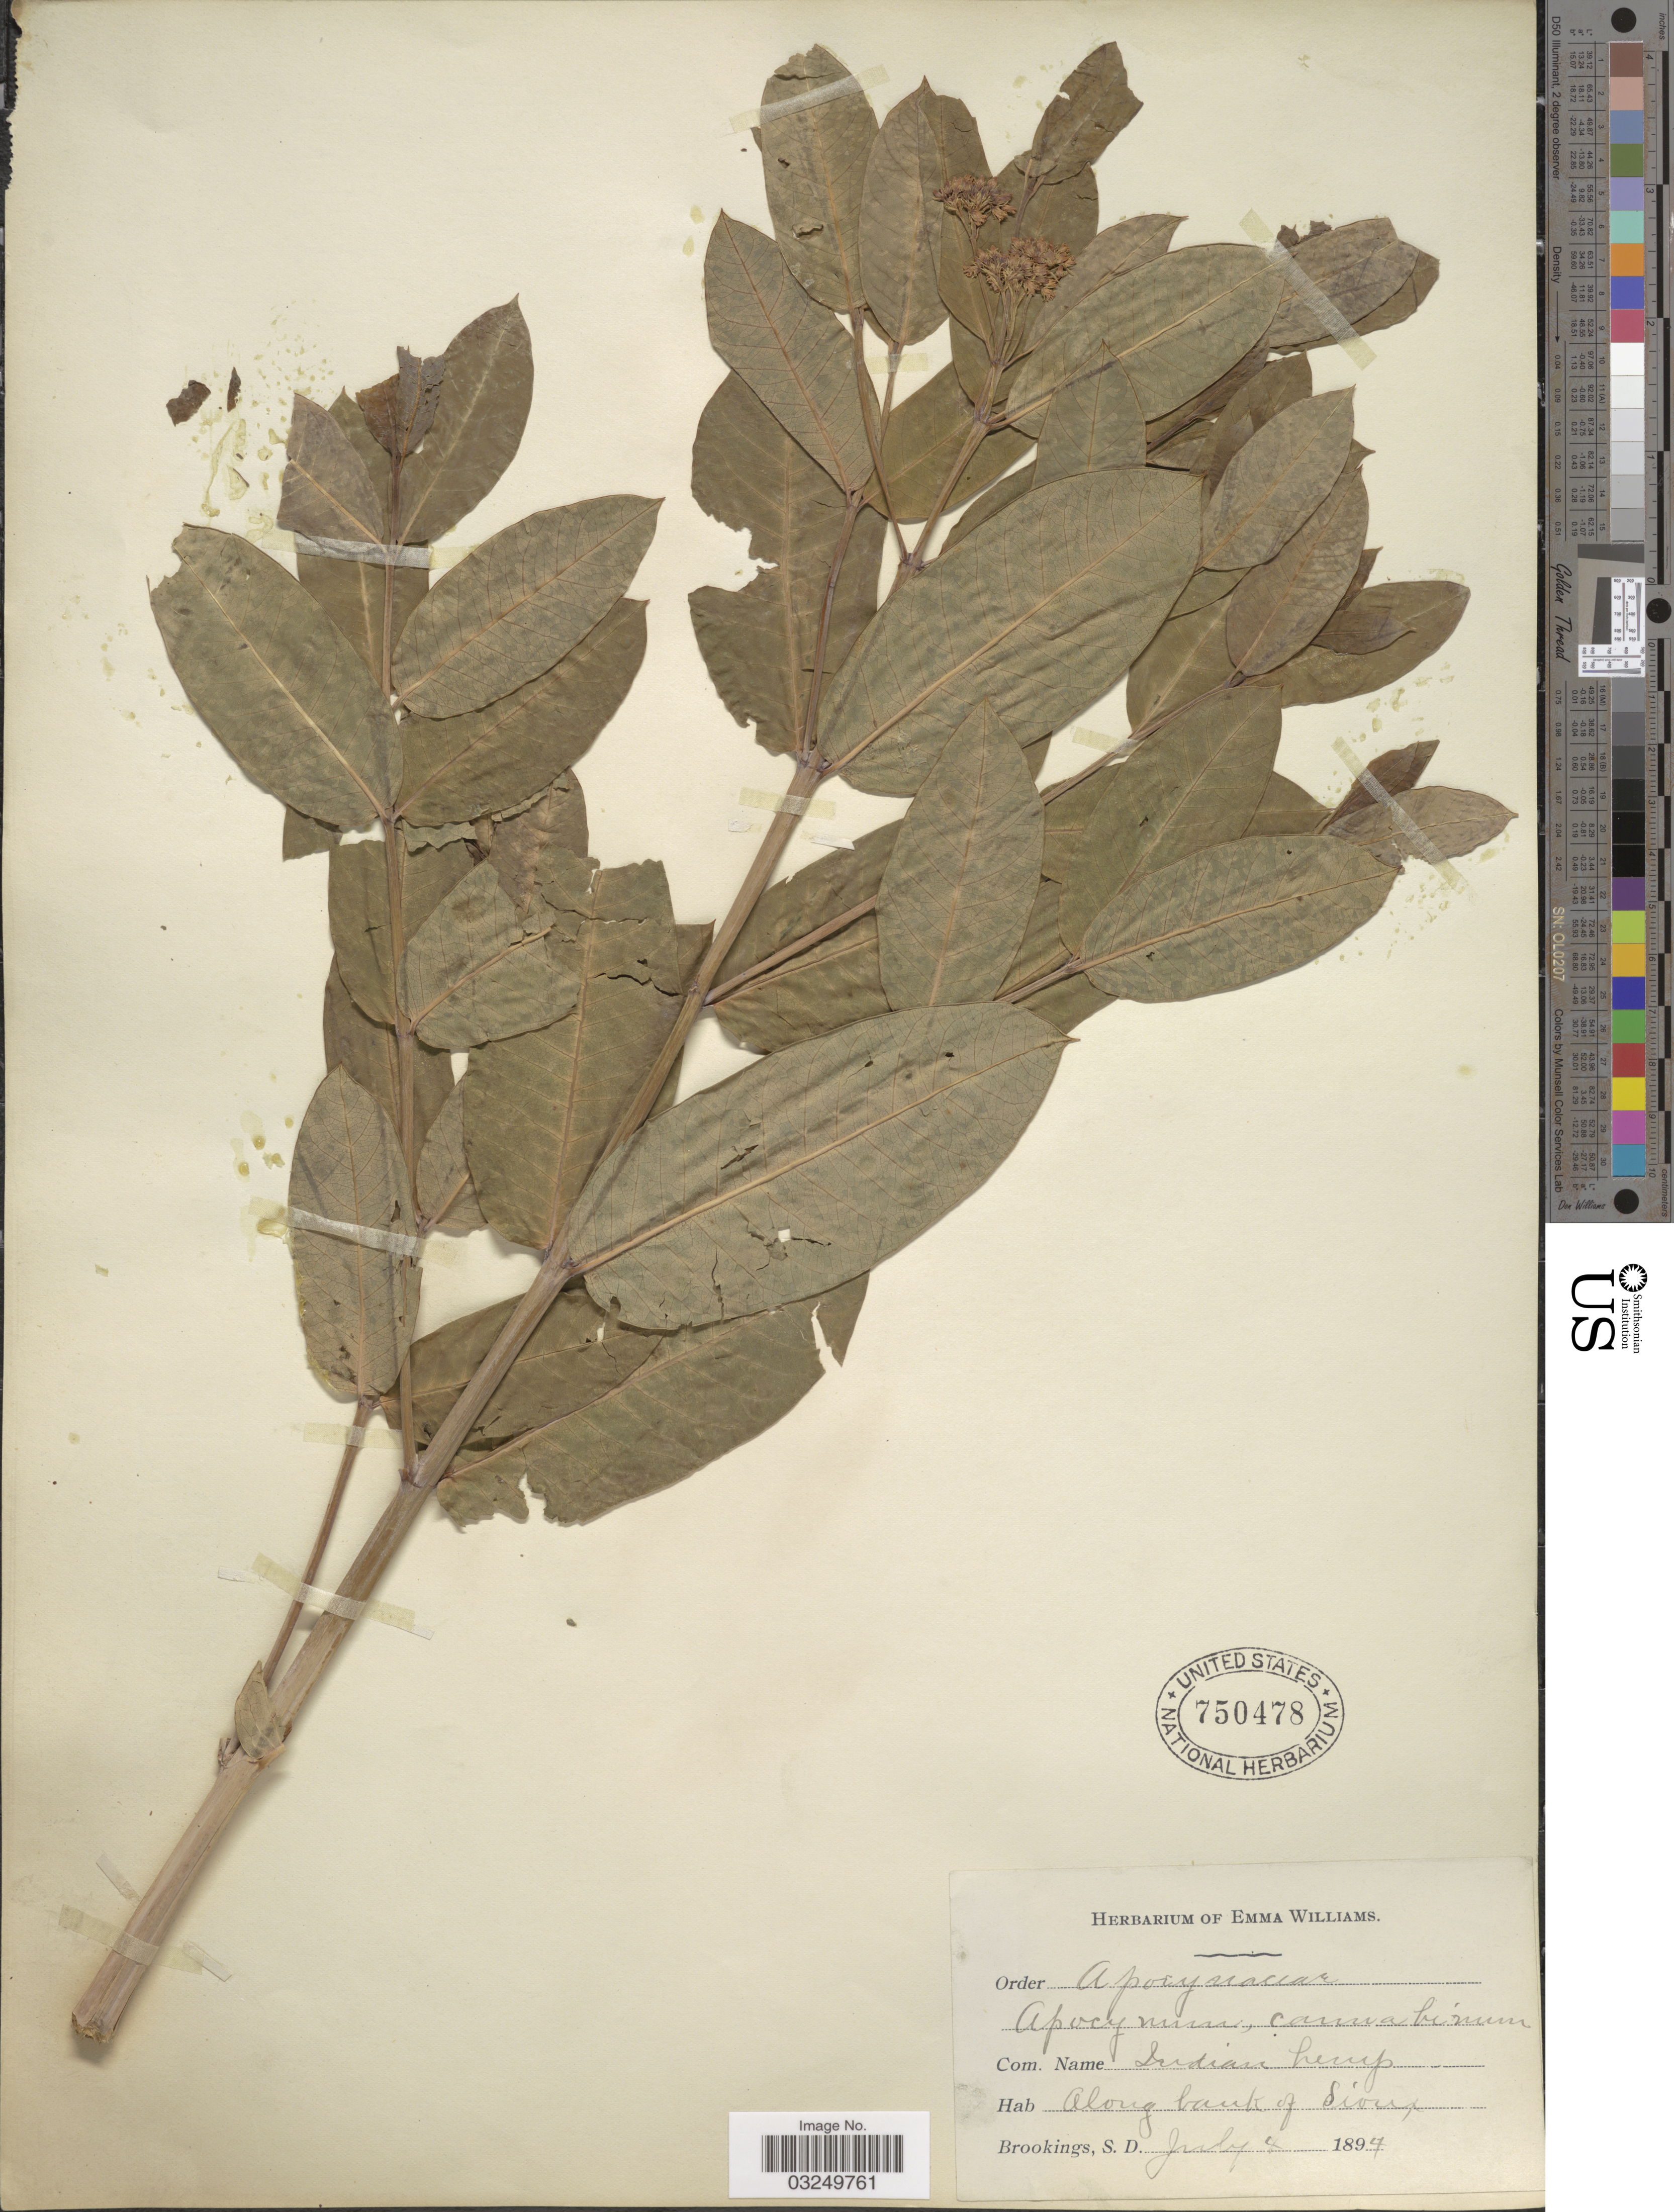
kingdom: Plantae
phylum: Tracheophyta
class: Magnoliopsida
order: Gentianales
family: Apocynaceae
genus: Apocynum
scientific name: Apocynum cannabinum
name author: L.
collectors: Ex herb. of Emma Williams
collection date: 1894-07-04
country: United States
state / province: South Dakota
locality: Along bank of Sioux. Brookings.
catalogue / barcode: US 750478